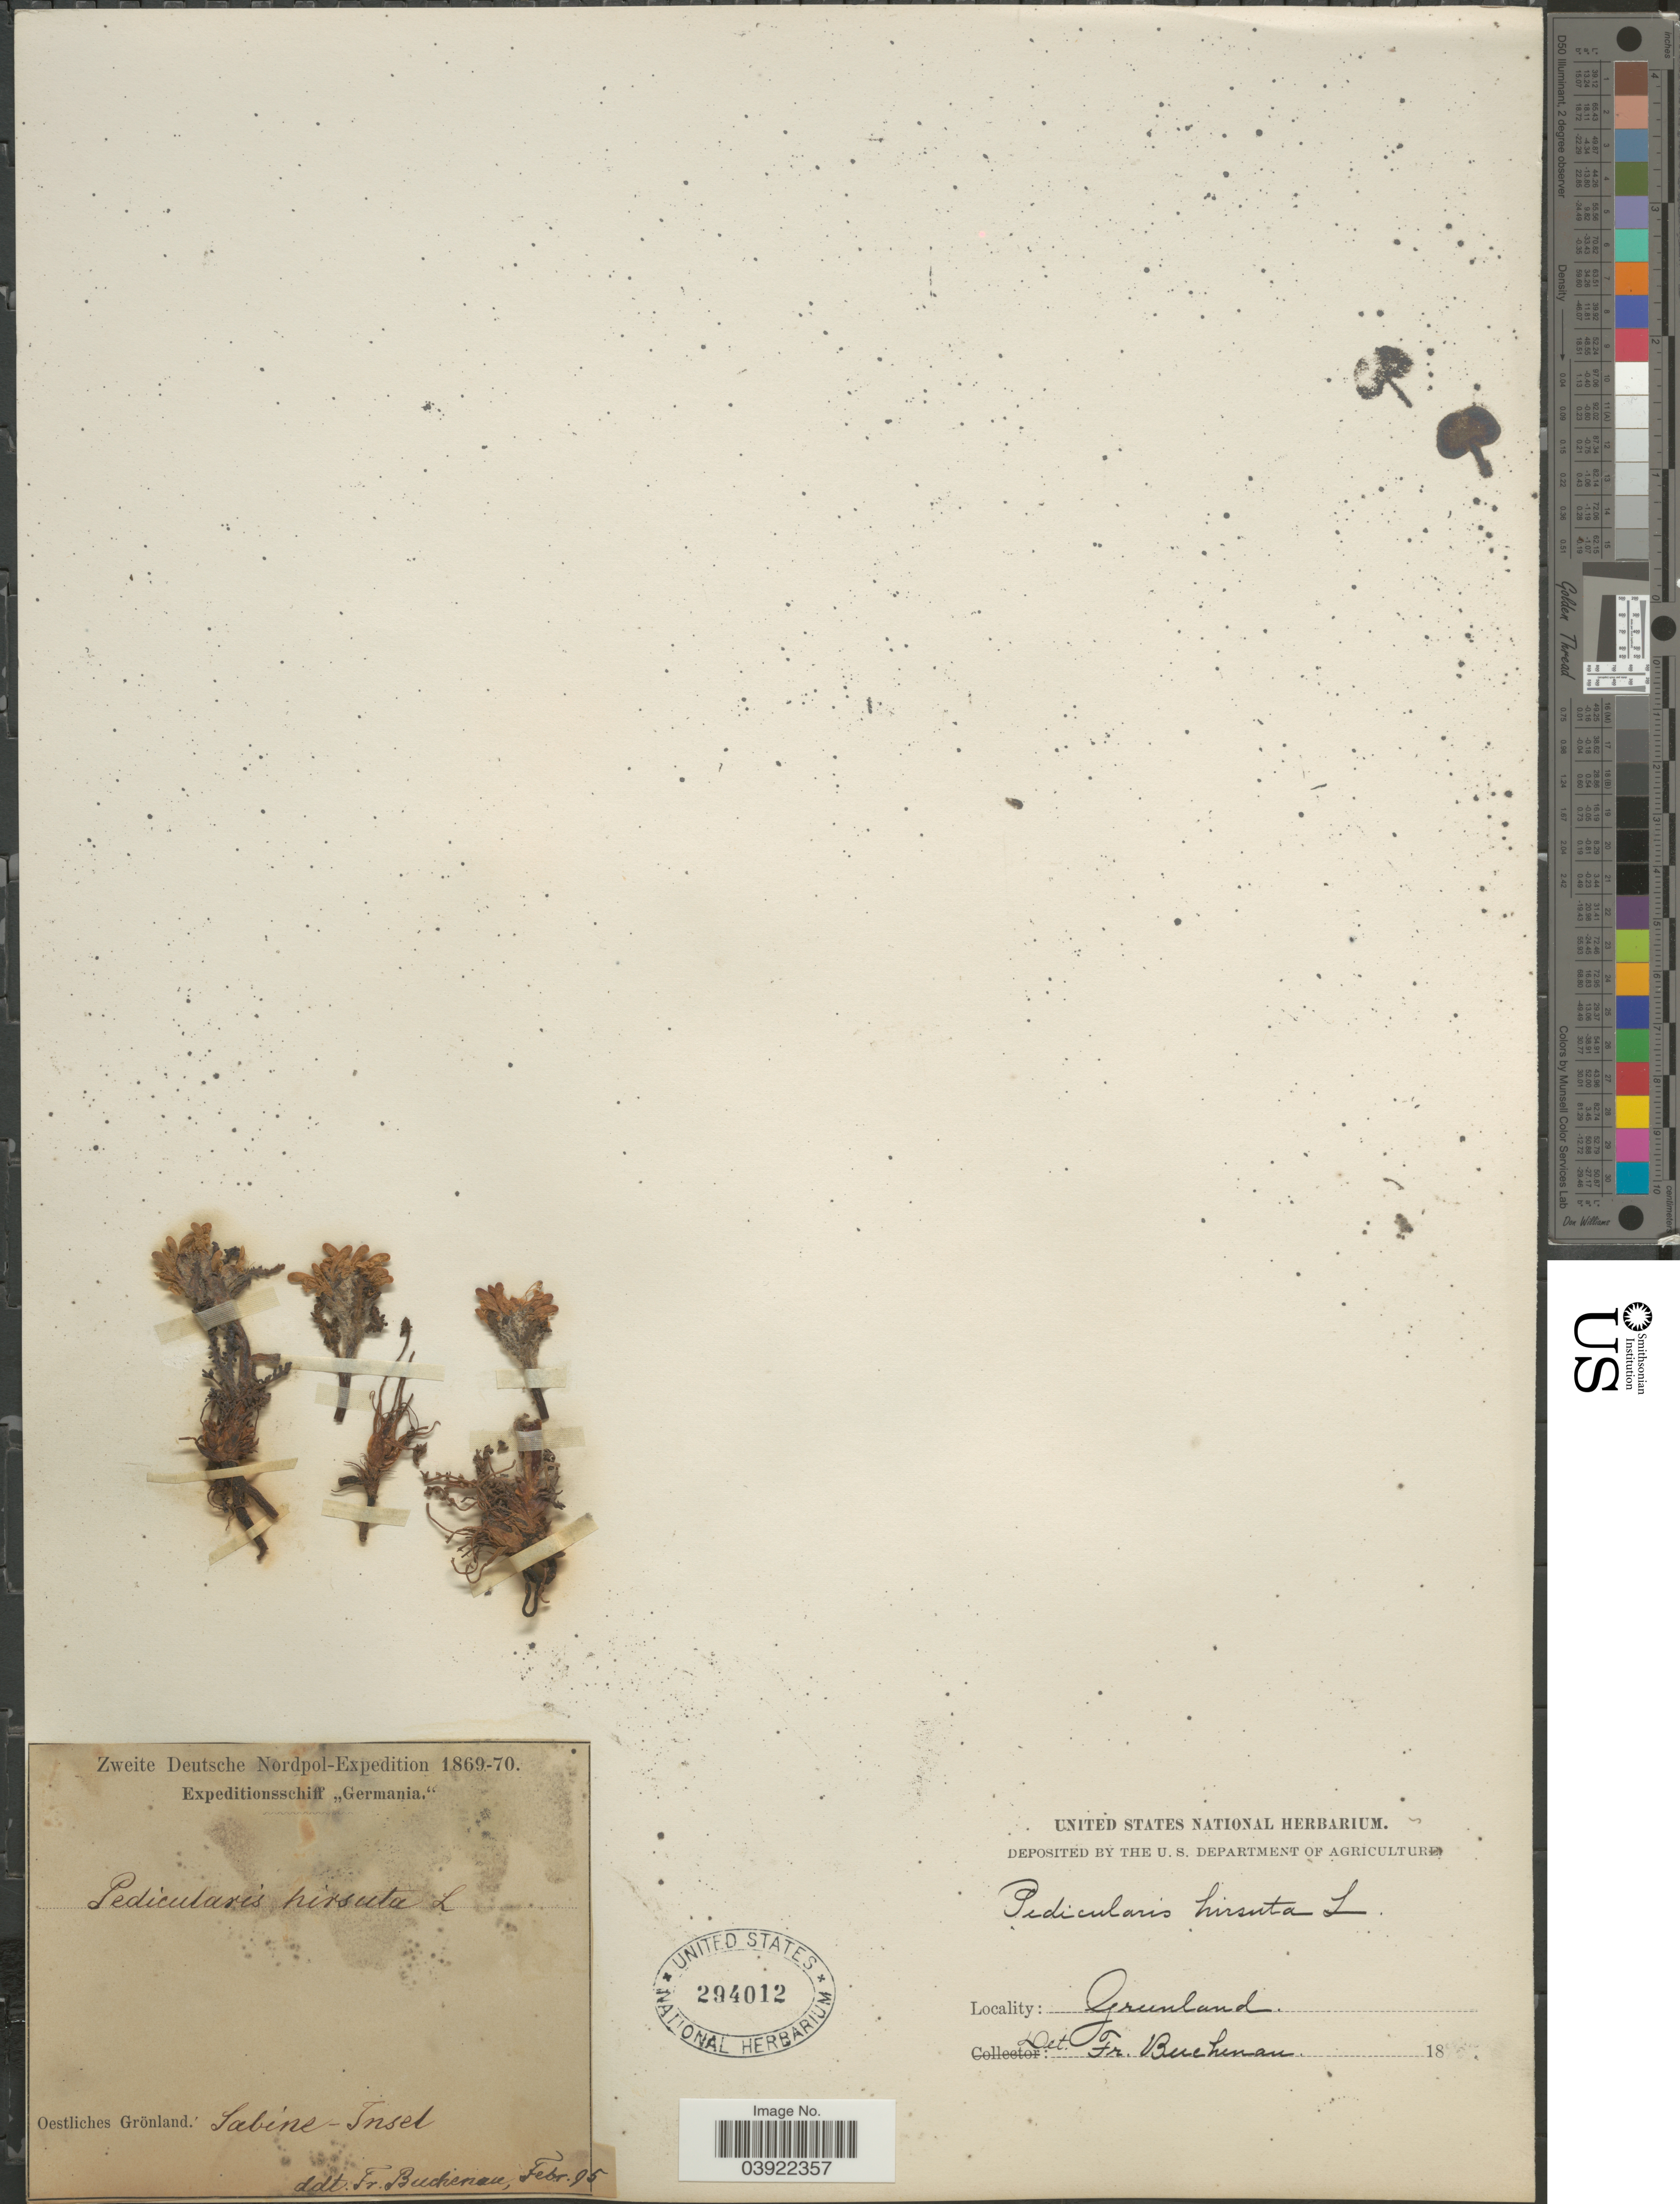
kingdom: Plantae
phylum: Tracheophyta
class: Magnoliopsida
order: Lamiales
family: Orobanchaceae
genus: Pedicularis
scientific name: Pedicularis hirsuta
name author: L.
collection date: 1869/1870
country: Greenland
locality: Oestliches Grönland: Sabine-Insel.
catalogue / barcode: US 294012